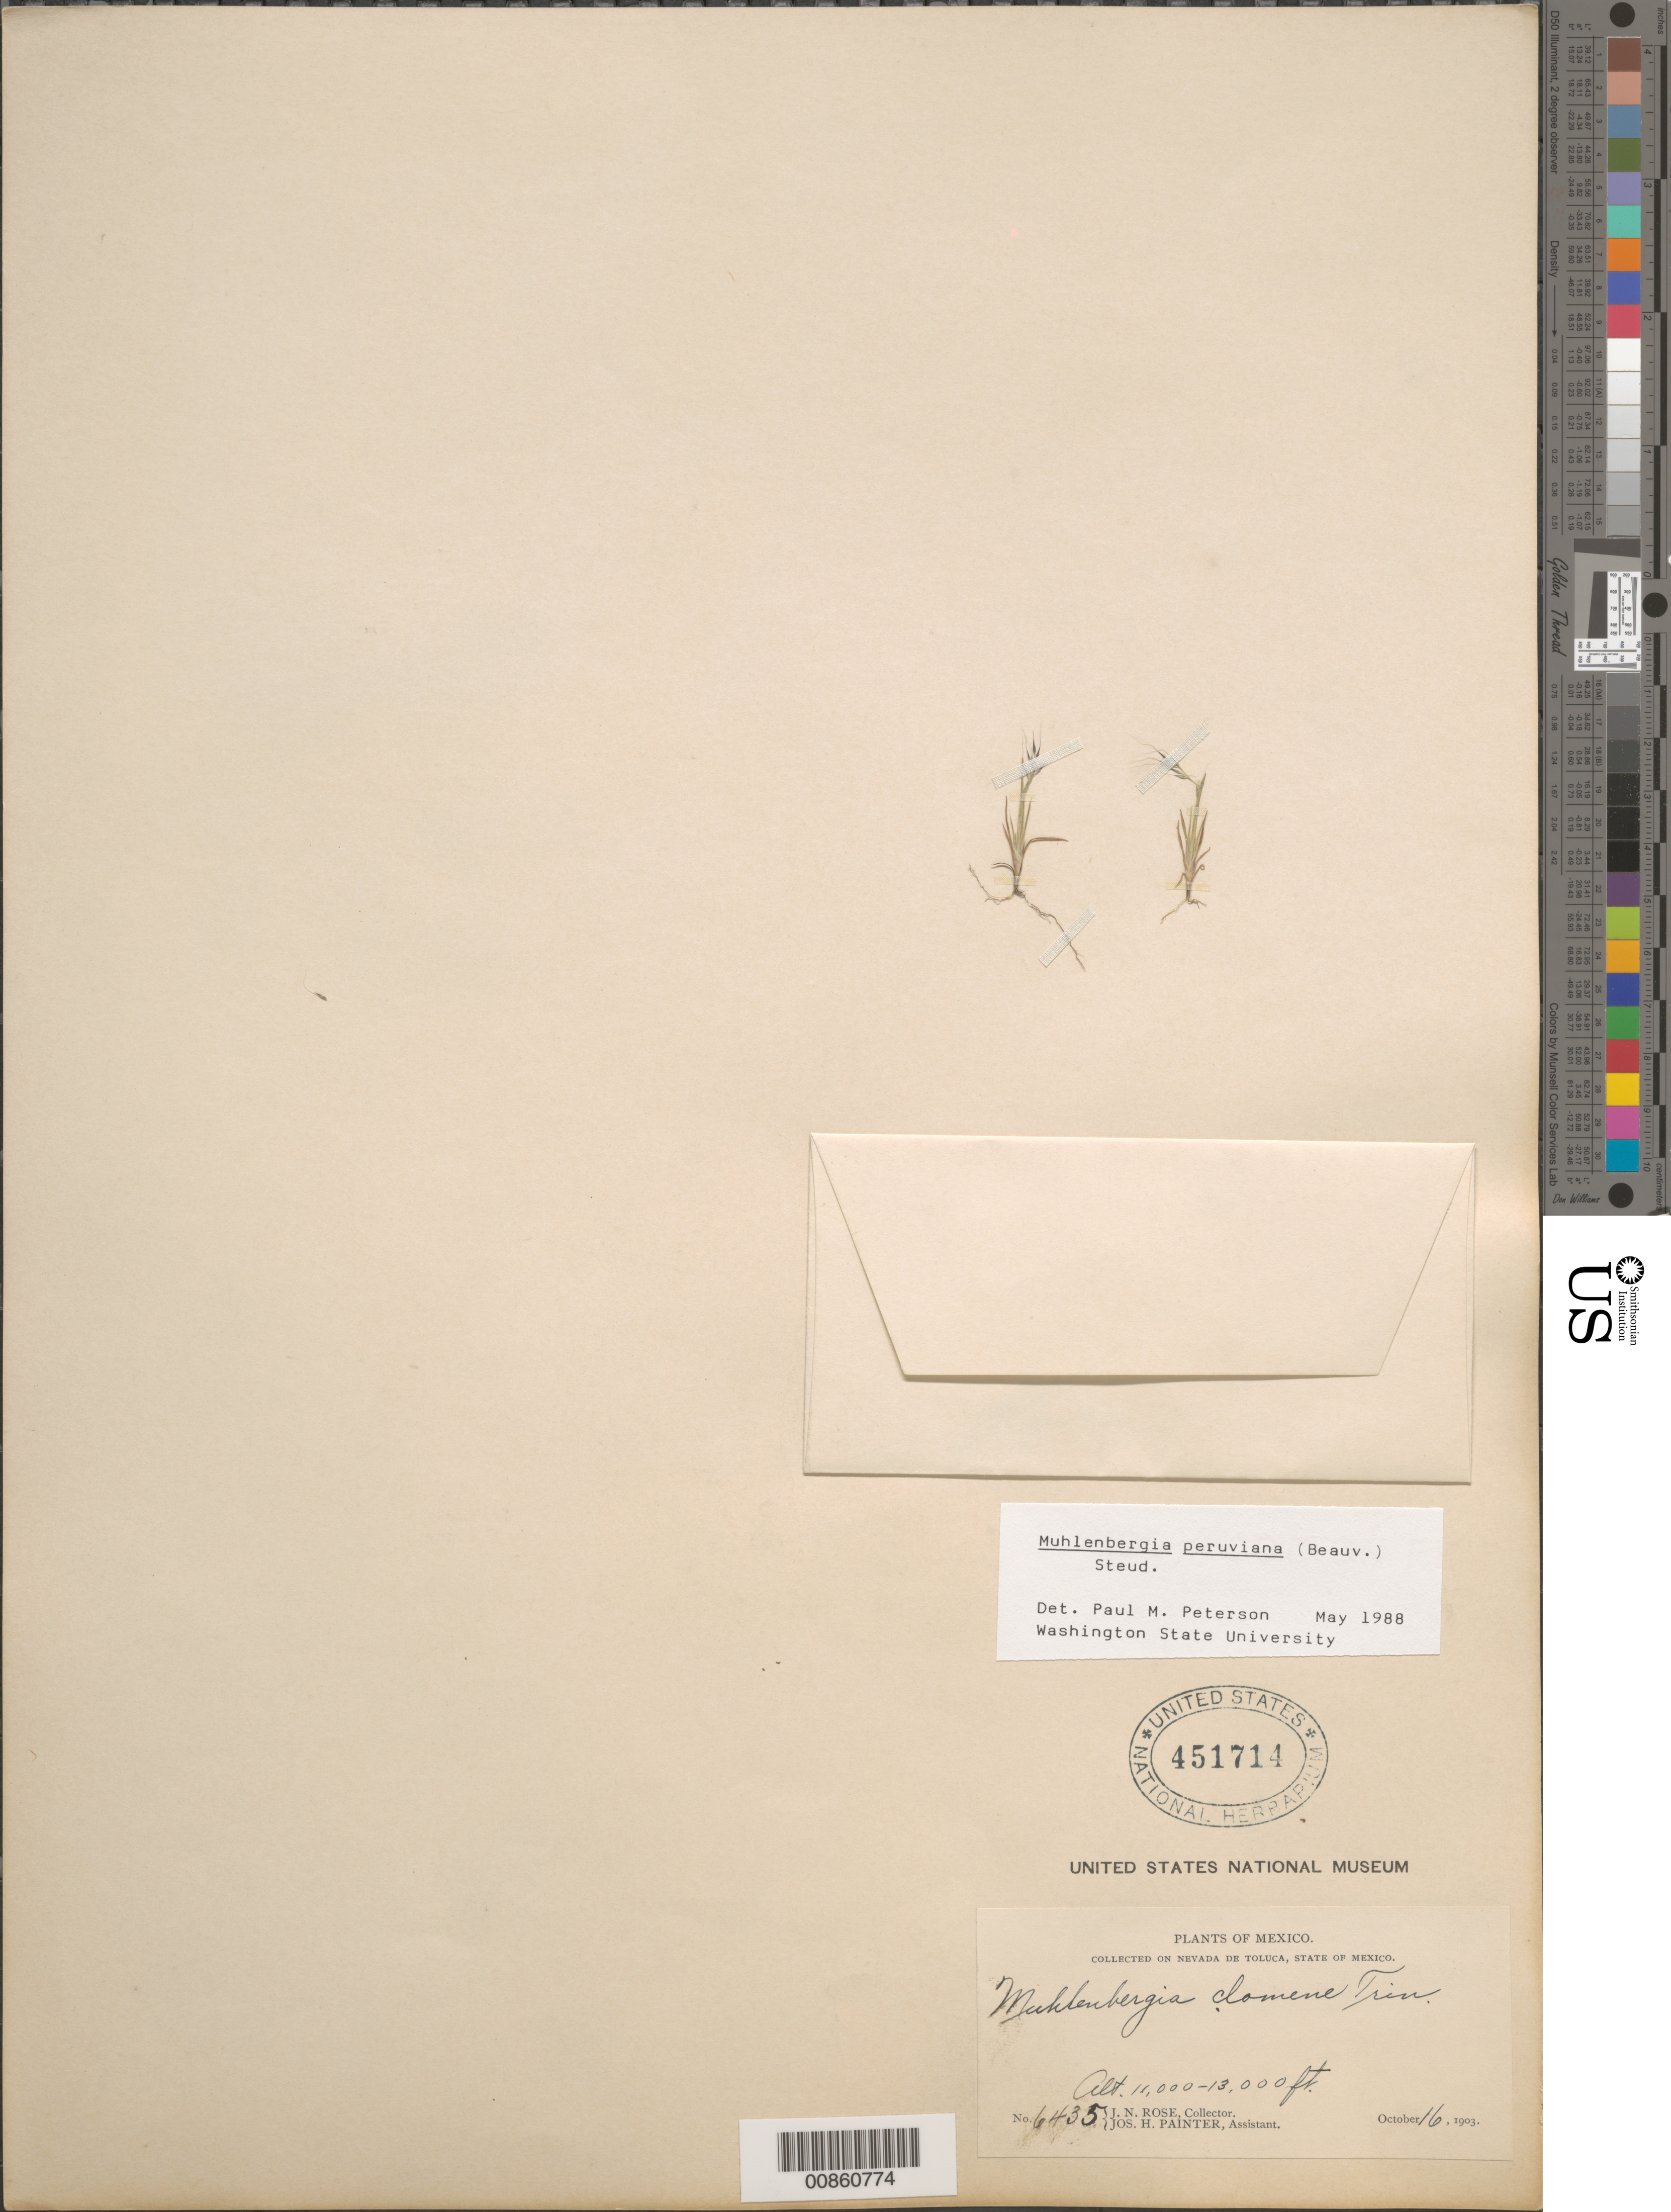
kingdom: Plantae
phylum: Tracheophyta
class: Liliopsida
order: Poales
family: Poaceae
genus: Muhlenbergia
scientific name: Muhlenbergia peruviana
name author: (P. Beauv.) Steud.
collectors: J. N. Rose & J. H. Painter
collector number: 6435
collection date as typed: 16 Oct 1903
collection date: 1903-10-16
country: Mexico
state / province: México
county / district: Toluca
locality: Nevado de Toluca, mpio. Toluca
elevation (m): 3962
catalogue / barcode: US 451714